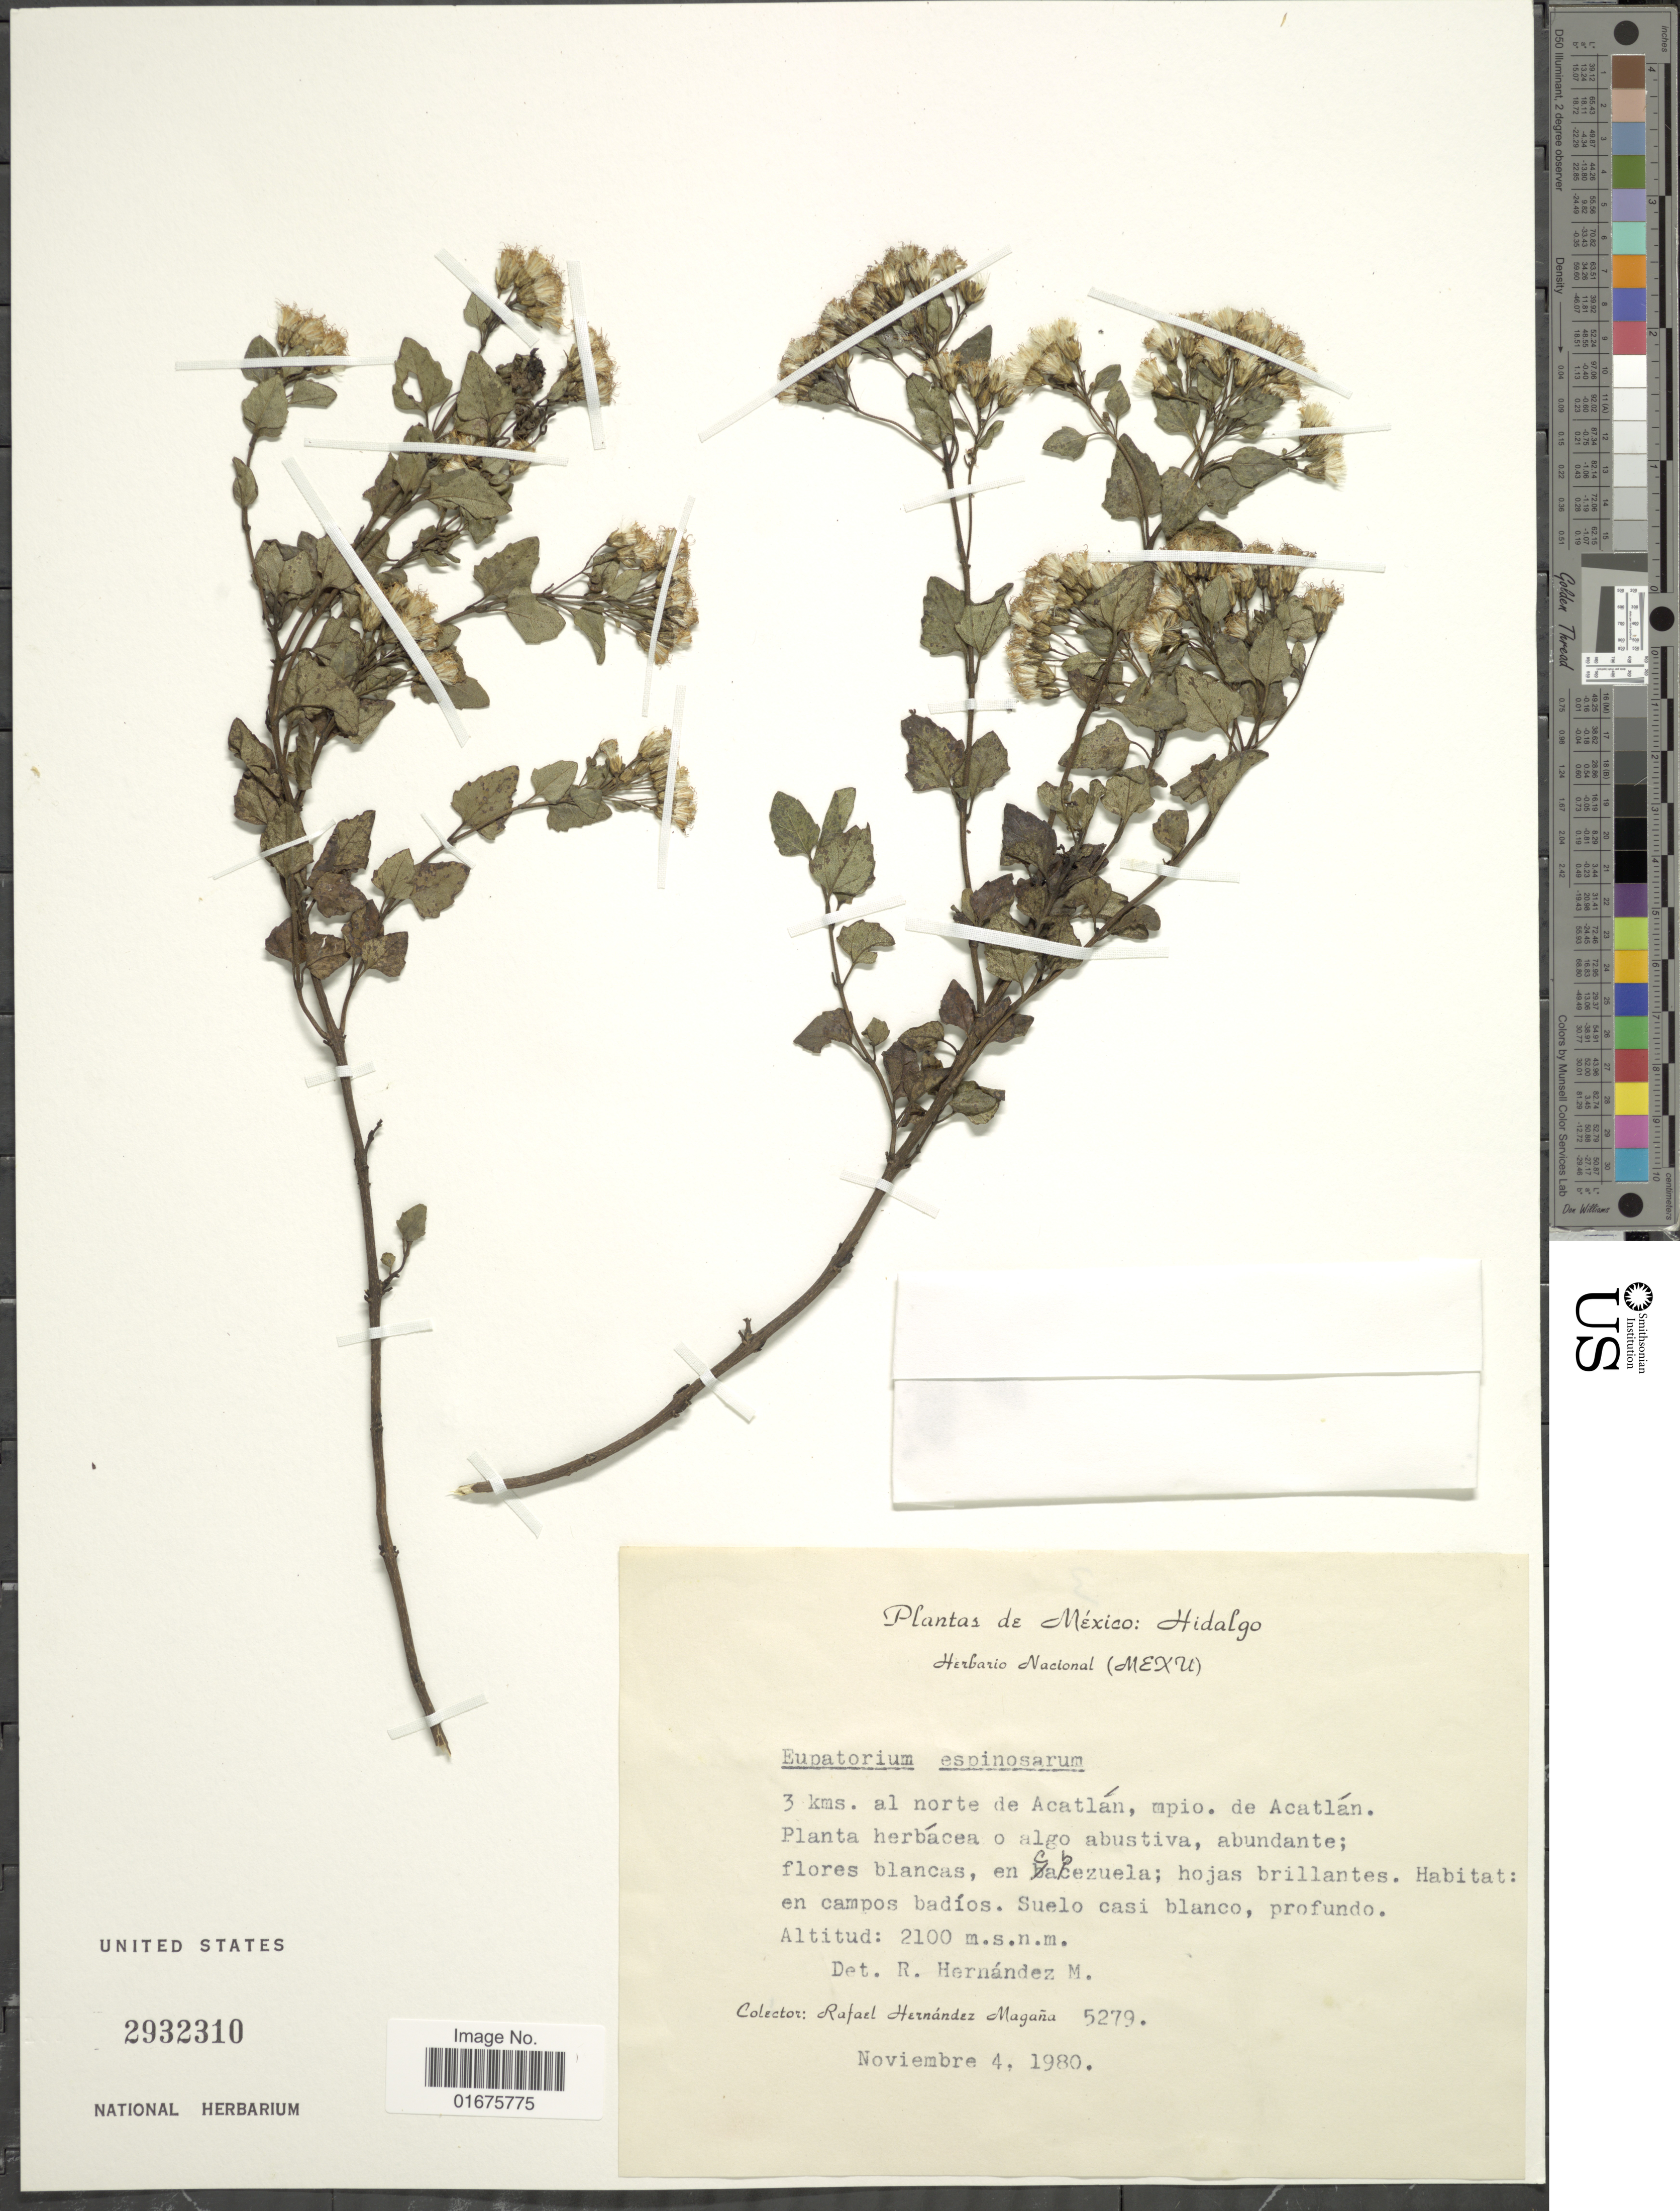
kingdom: Plantae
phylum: Tracheophyta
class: Magnoliopsida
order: Asterales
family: Asteraceae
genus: Ageratina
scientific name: Ageratina espinosarum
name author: (A. Gray) R.M. King & H. Rob.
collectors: R. Hernández-M.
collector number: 5279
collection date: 1980-11-04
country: Mexico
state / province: Hidalgo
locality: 3 kms. al norte de Acatlan, mpio. de Acatlan.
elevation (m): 2100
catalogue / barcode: US 2932310